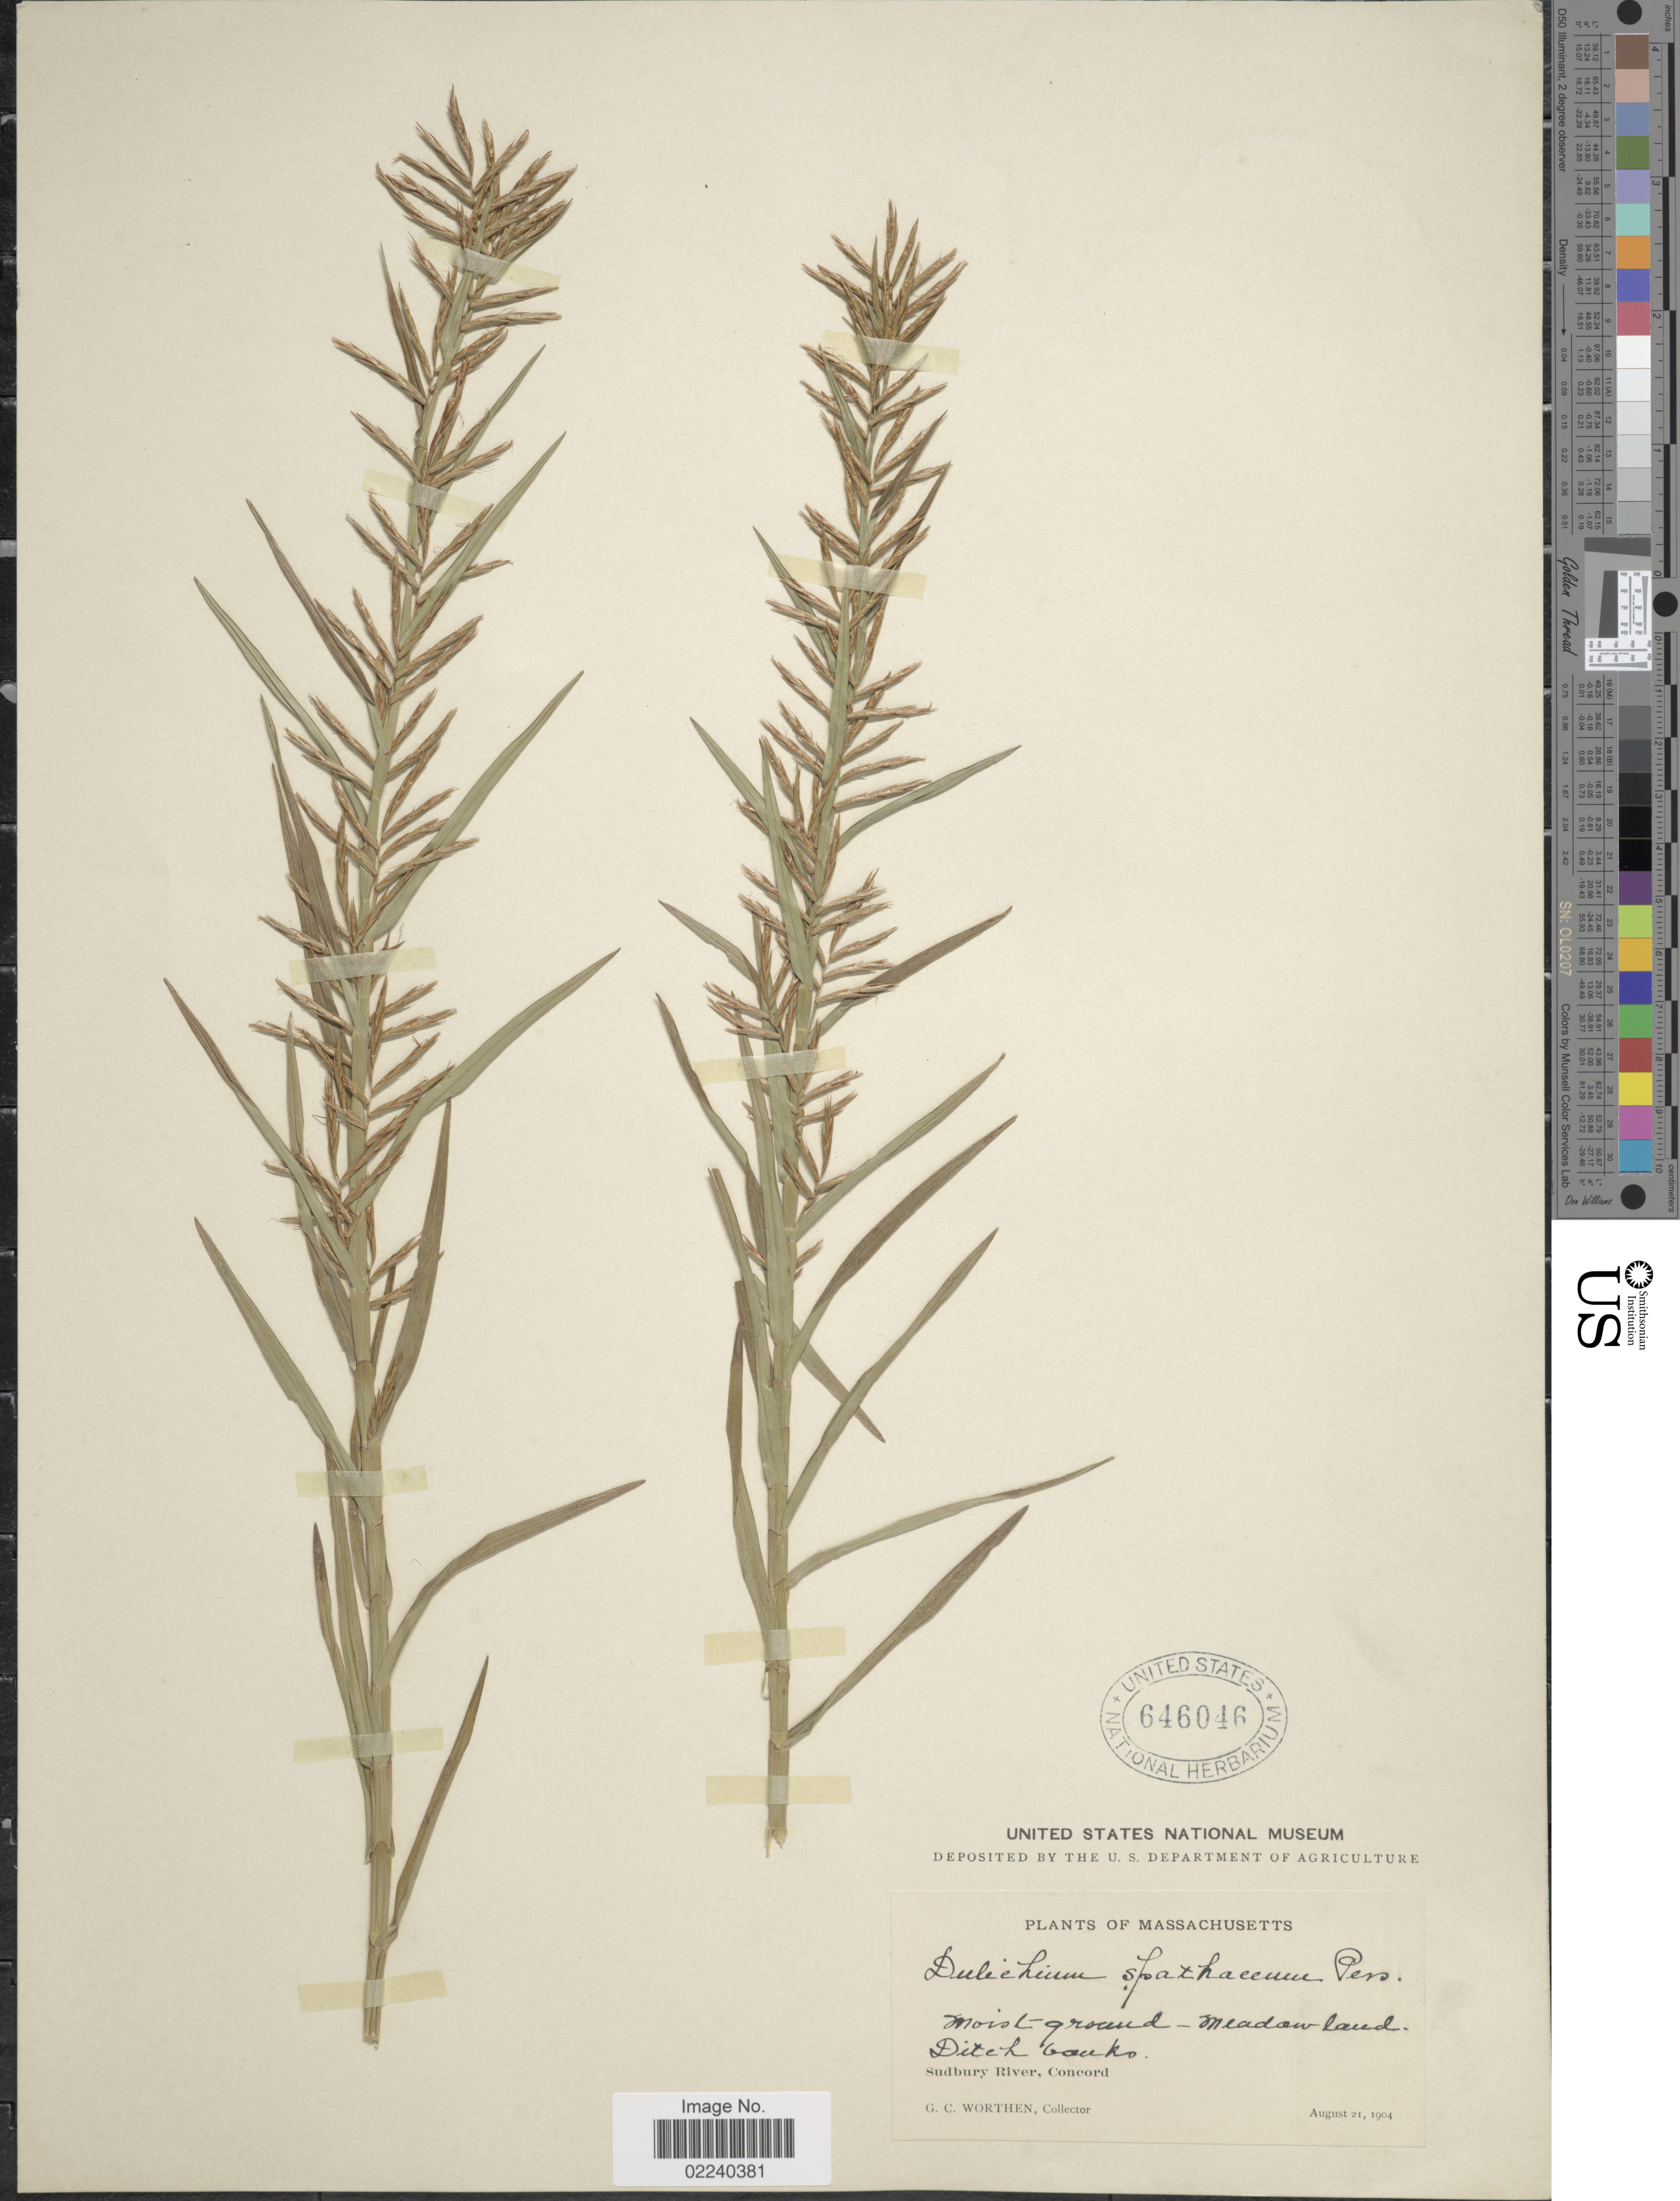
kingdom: Plantae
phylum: Tracheophyta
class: Liliopsida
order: Poales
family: Cyperaceae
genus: Dulichium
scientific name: Dulichium arundinaceum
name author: (L.) Britton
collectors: G. Worthen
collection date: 1904-08-21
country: United States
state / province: Massachusetts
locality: Sudbury River, Concord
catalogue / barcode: US 646046